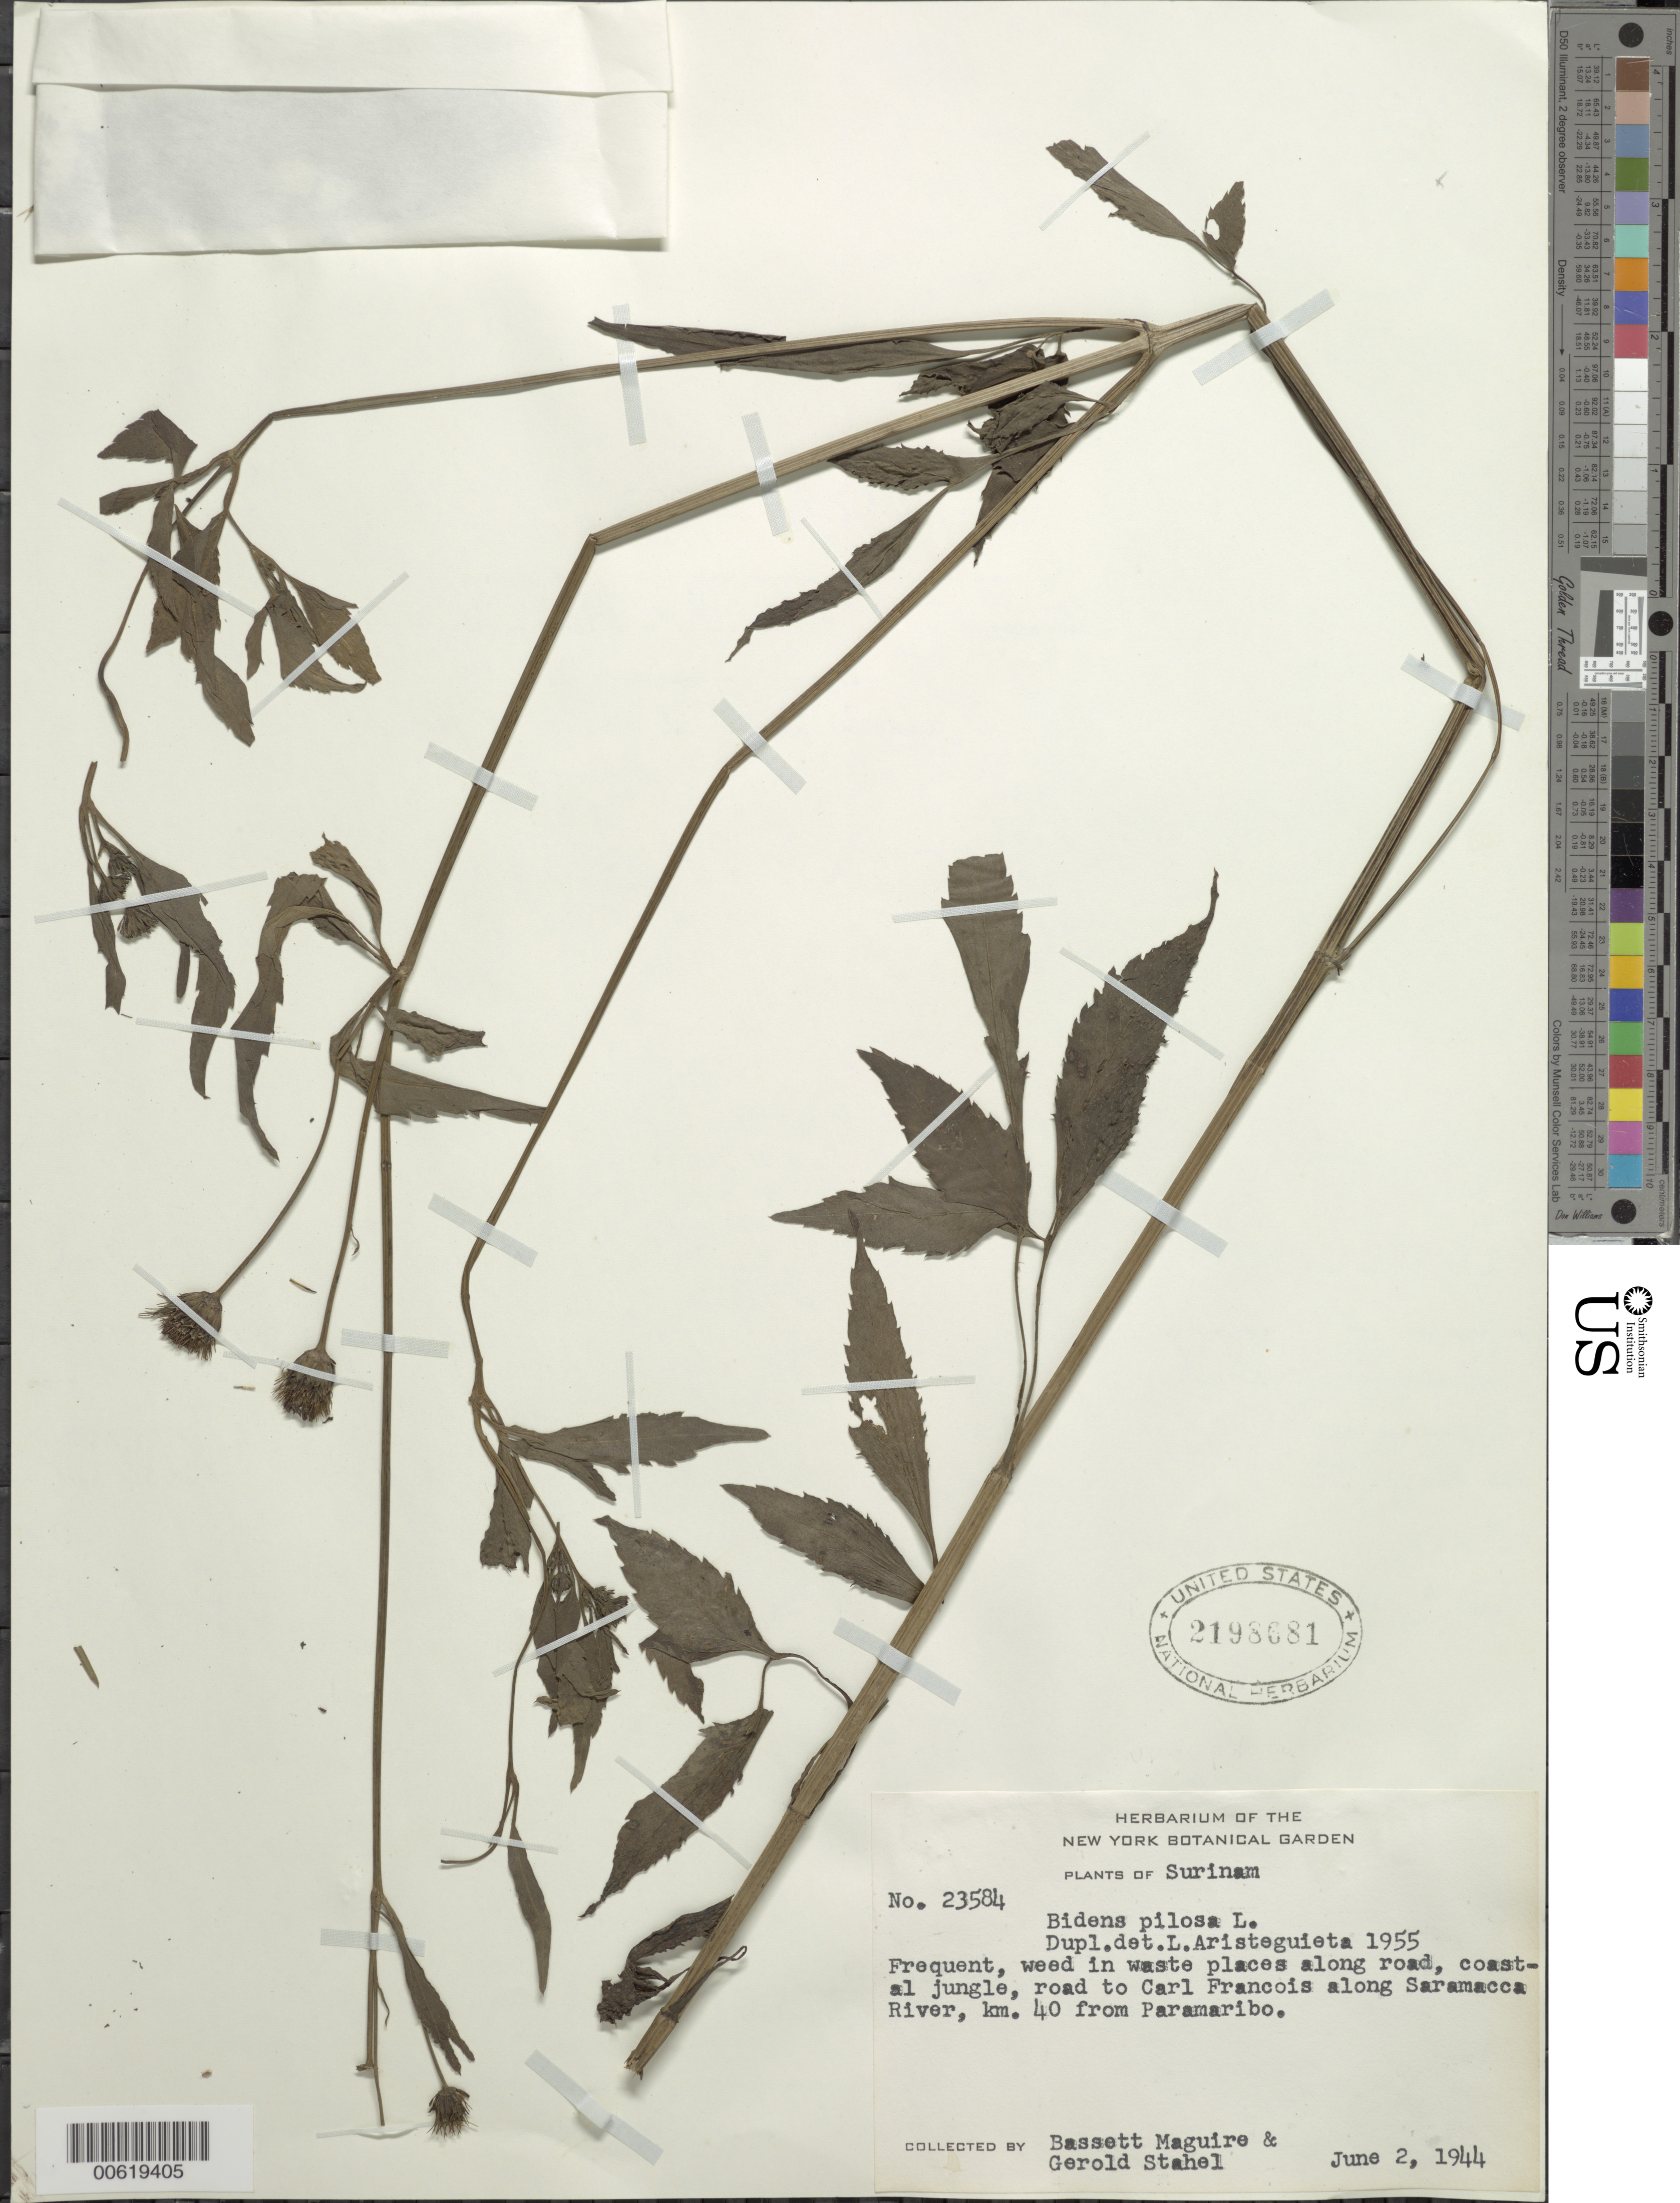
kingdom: Plantae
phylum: Tracheophyta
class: Magnoliopsida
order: Asterales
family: Asteraceae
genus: Bidens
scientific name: Bidens pilosa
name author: L.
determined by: Pruski, J. F.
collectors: B. Maguire & G. Stahel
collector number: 23584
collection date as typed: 2-Jun-44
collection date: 1944-06-02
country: Suriname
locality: Paramaribo, km 40, on road to Carl Francois, along Saramacca River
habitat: Waste places along road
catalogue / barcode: US 2198681